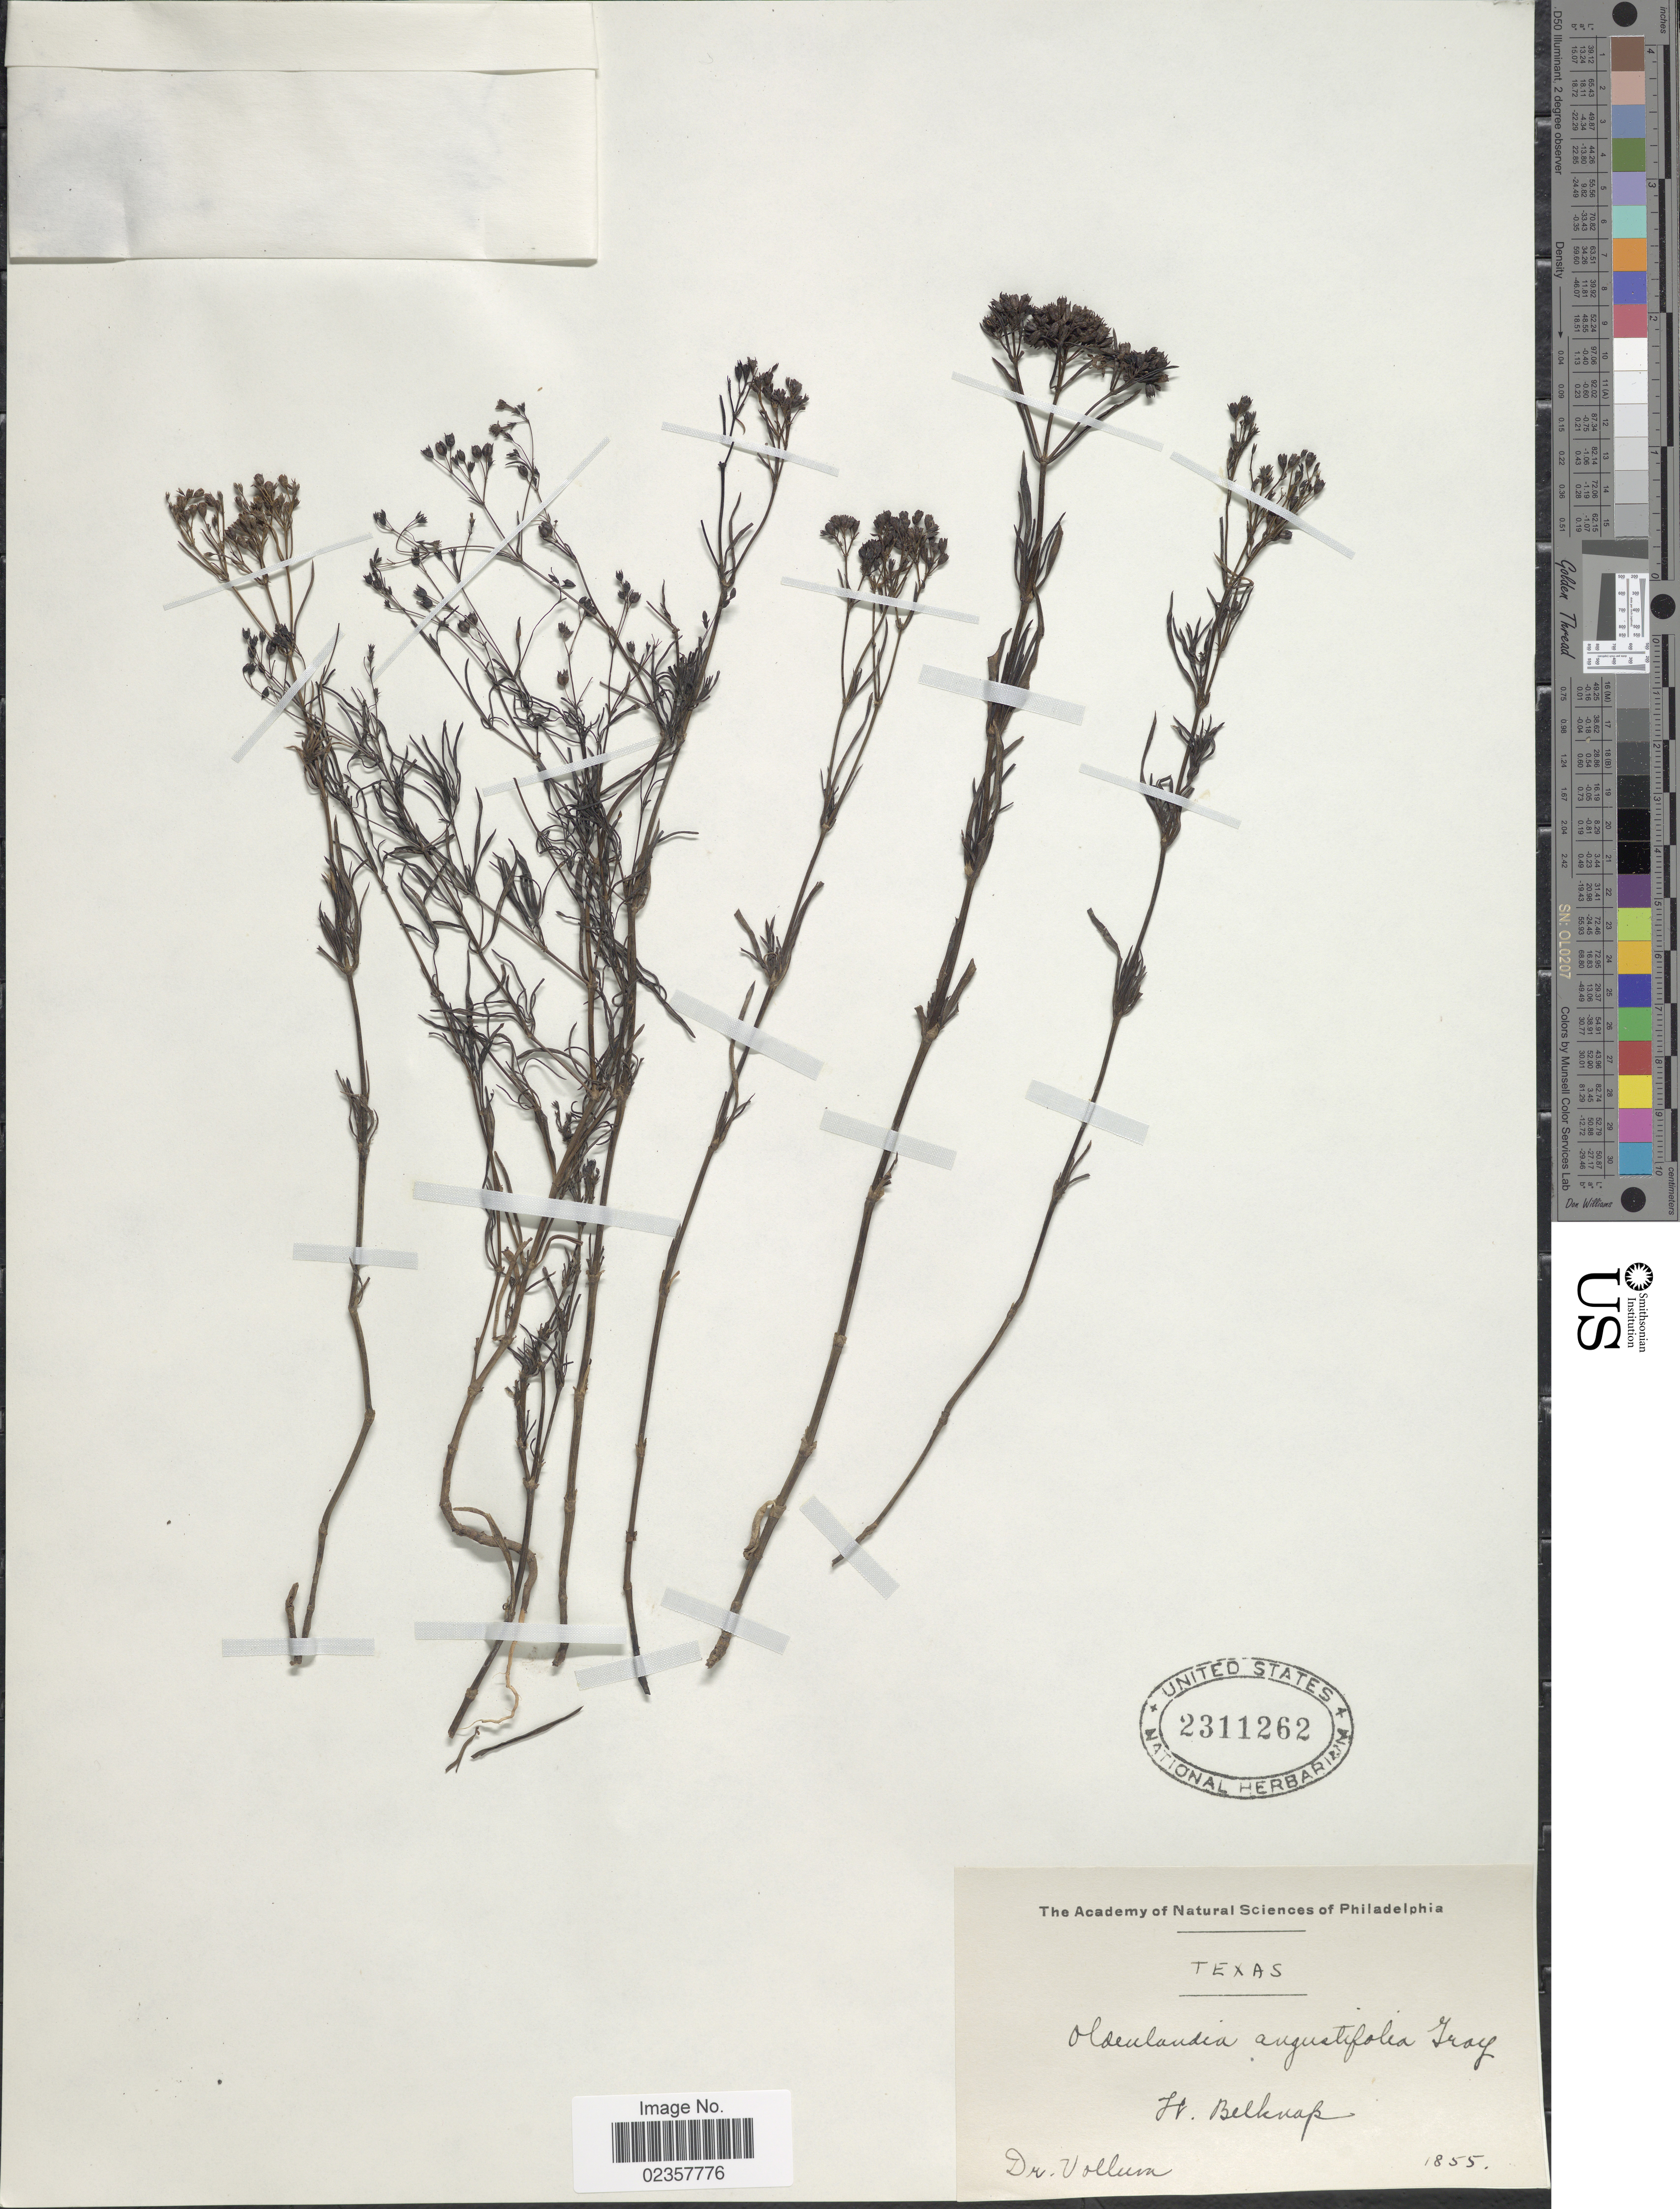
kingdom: Plantae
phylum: Tracheophyta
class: Magnoliopsida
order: Gentianales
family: Rubiaceae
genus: Houstonia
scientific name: Houstonia nigricans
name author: (Lam.) Fernald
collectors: -. Vollum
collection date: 1855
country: United States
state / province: Texas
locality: Ft. Belknap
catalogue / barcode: US 2311262